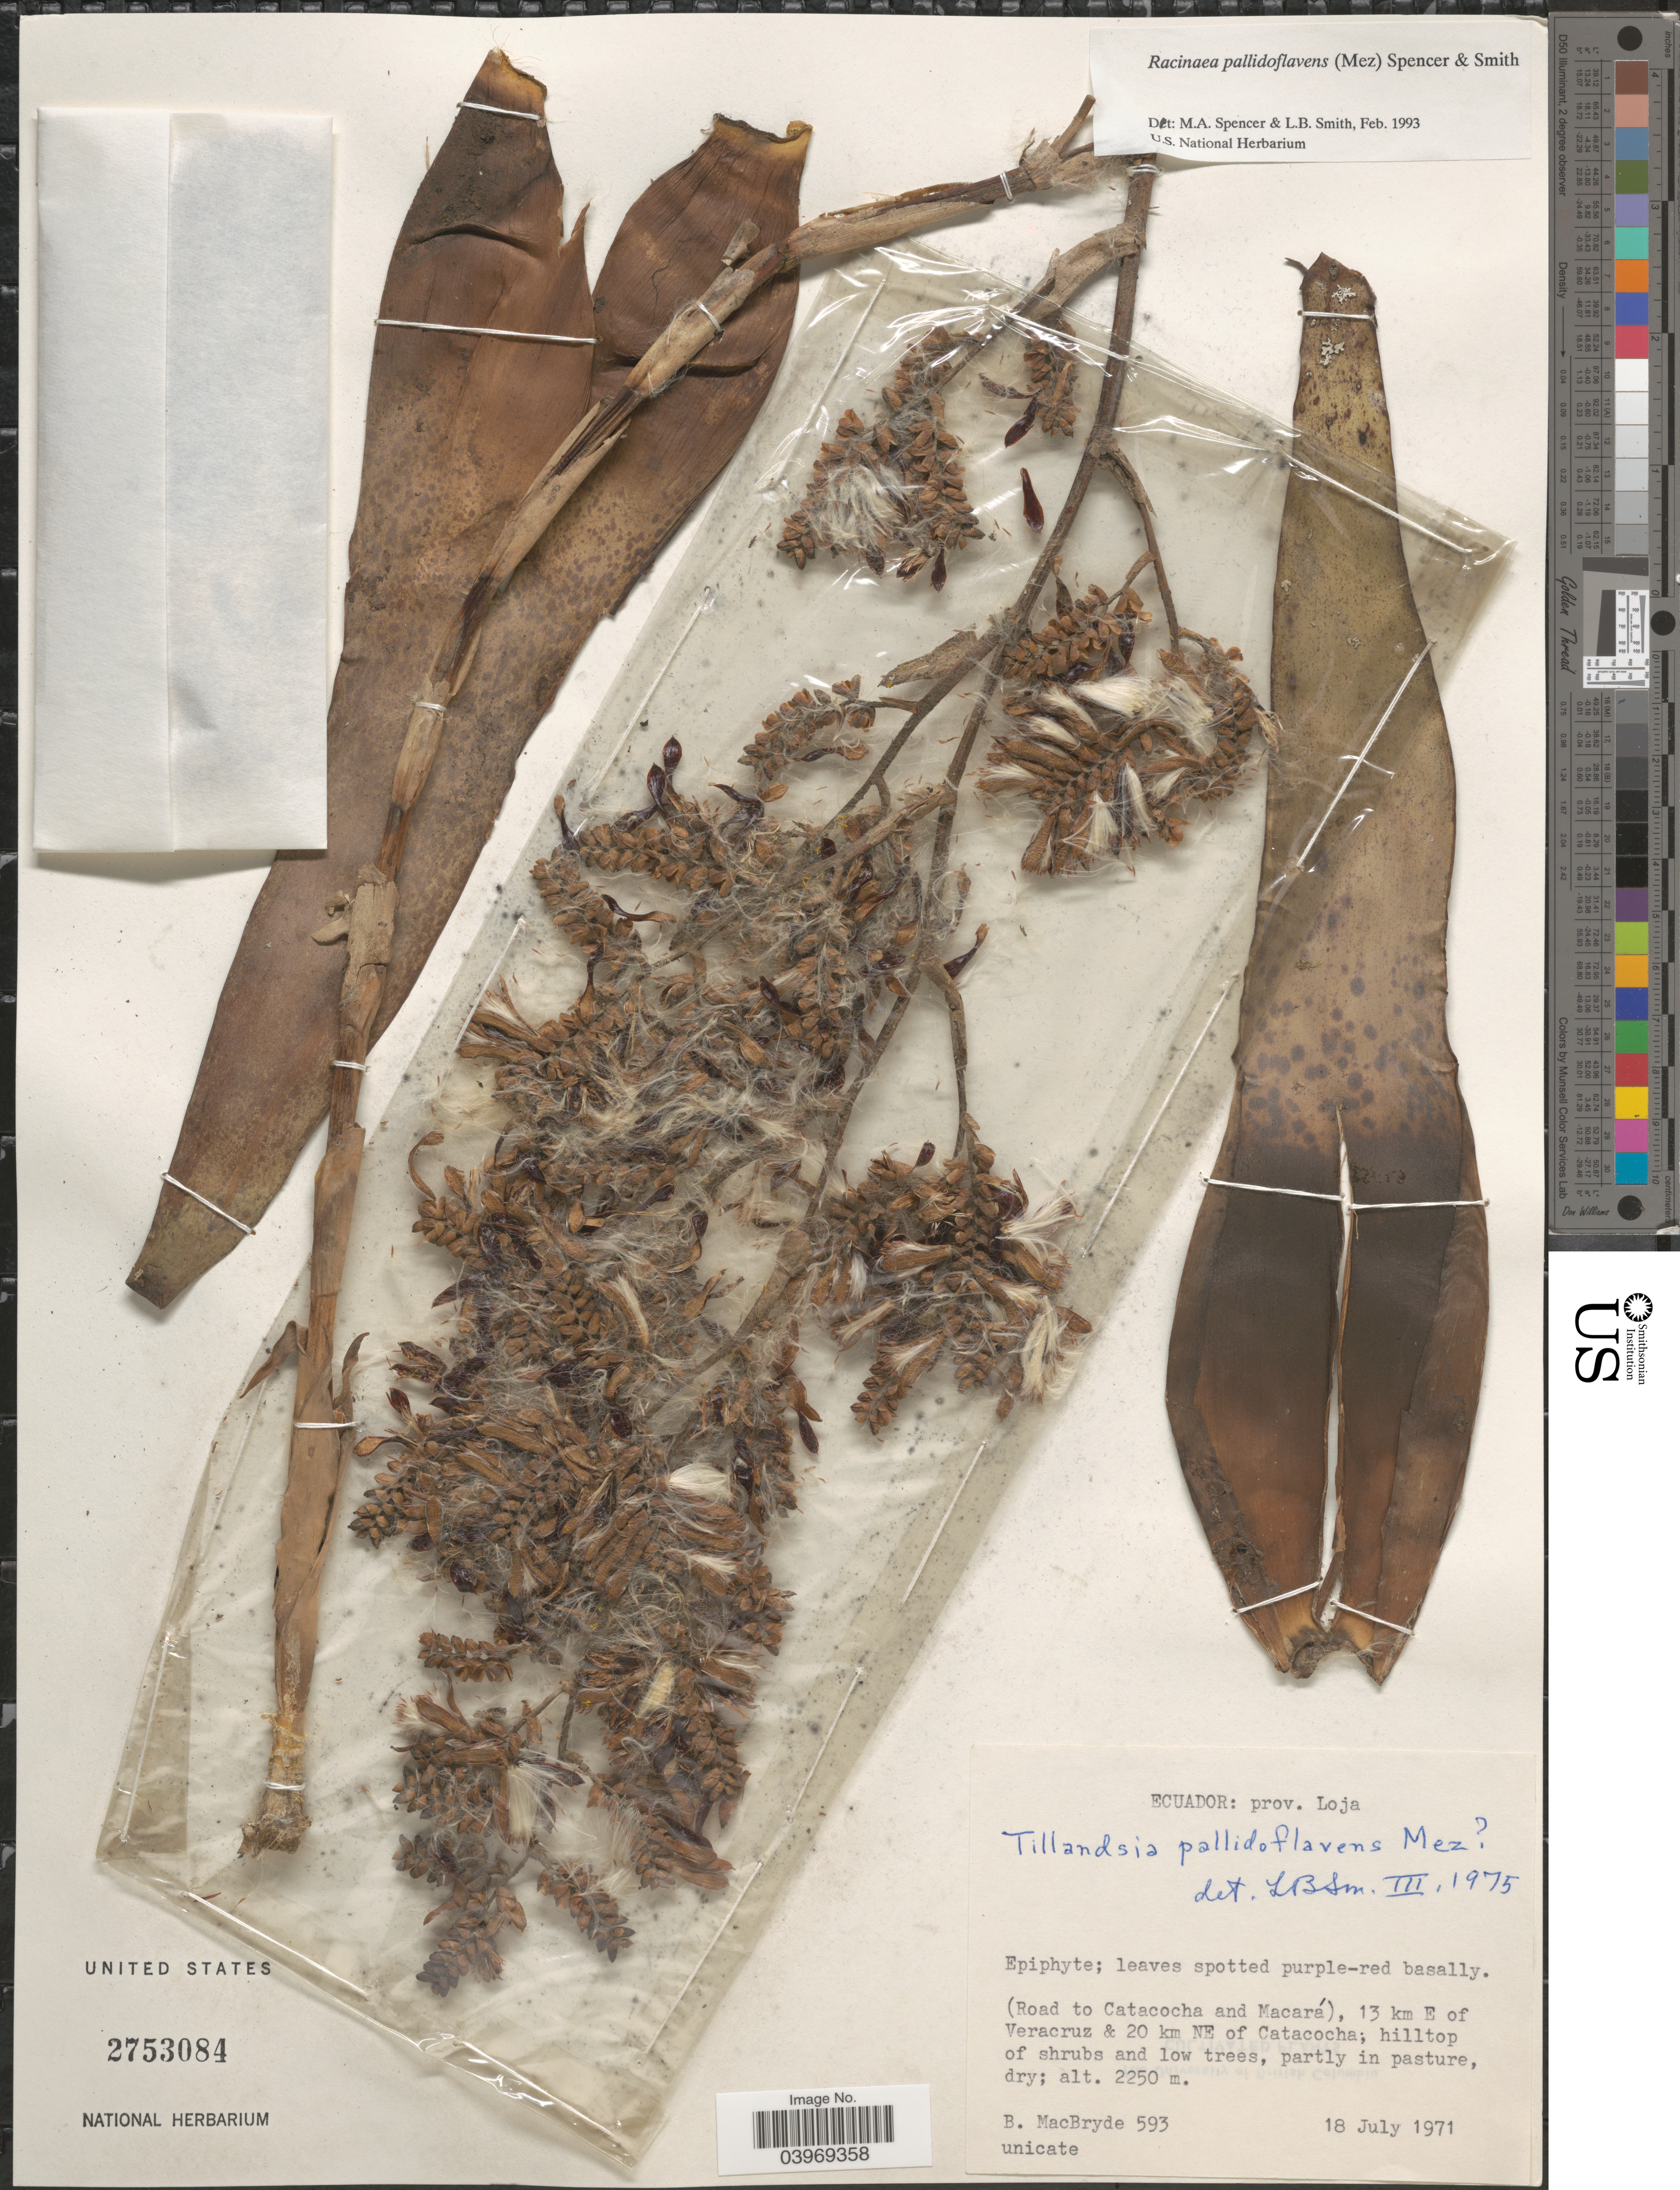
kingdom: Plantae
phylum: Tracheophyta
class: Liliopsida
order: Poales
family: Bromeliaceae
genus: Racinaea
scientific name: Racinaea pallidoflavens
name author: (Mez) M.A. Spencer & L.B. Sm.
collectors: B. MacBryde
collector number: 593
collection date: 1971-07-18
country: Ecuador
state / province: Loja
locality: (Road to Catacocha and Macará), 13 km E of Veracruz & 20 km NE of Catacocha.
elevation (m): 2250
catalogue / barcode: US 2753084